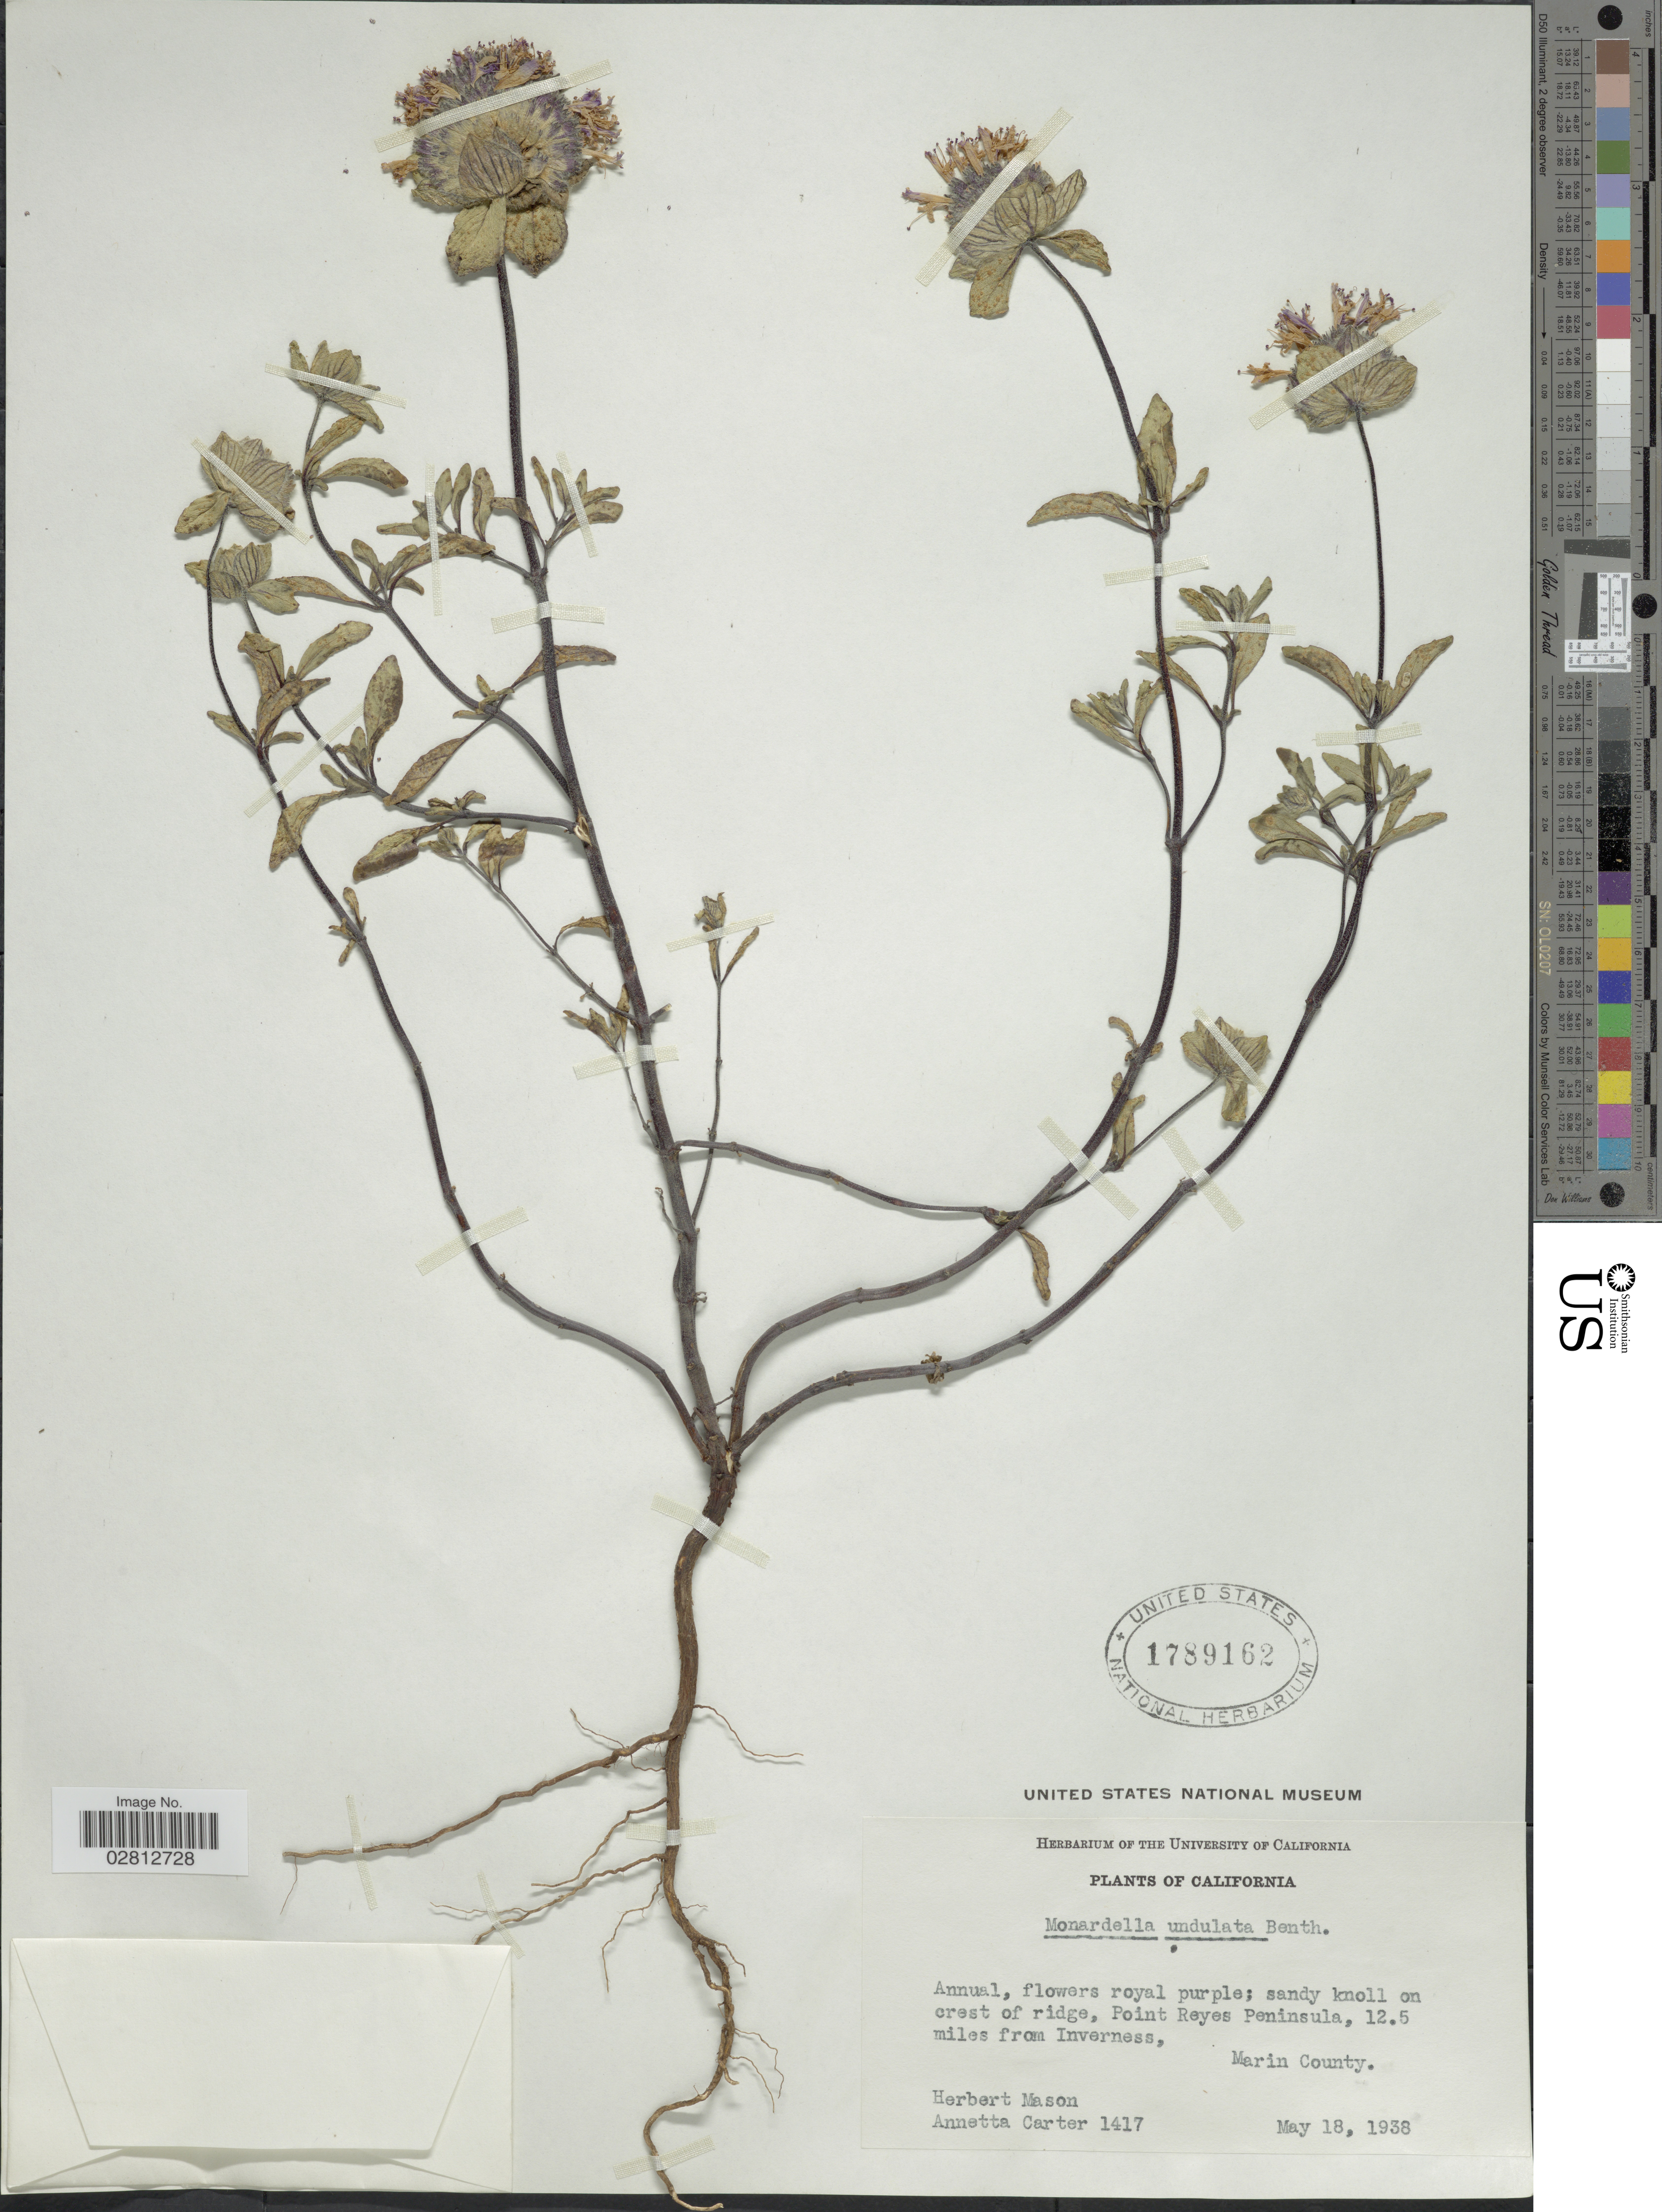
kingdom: Plantae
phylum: Tracheophyta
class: Magnoliopsida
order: Lamiales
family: Lamiaceae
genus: Monardella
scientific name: Monardella undulata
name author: Benth.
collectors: H. L. Mason & A. Carter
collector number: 1417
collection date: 1938-05-18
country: United States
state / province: California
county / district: Marin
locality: Point Reyes Peninsula, 12.5 miles from Inverness, Marin County.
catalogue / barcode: US 1789162